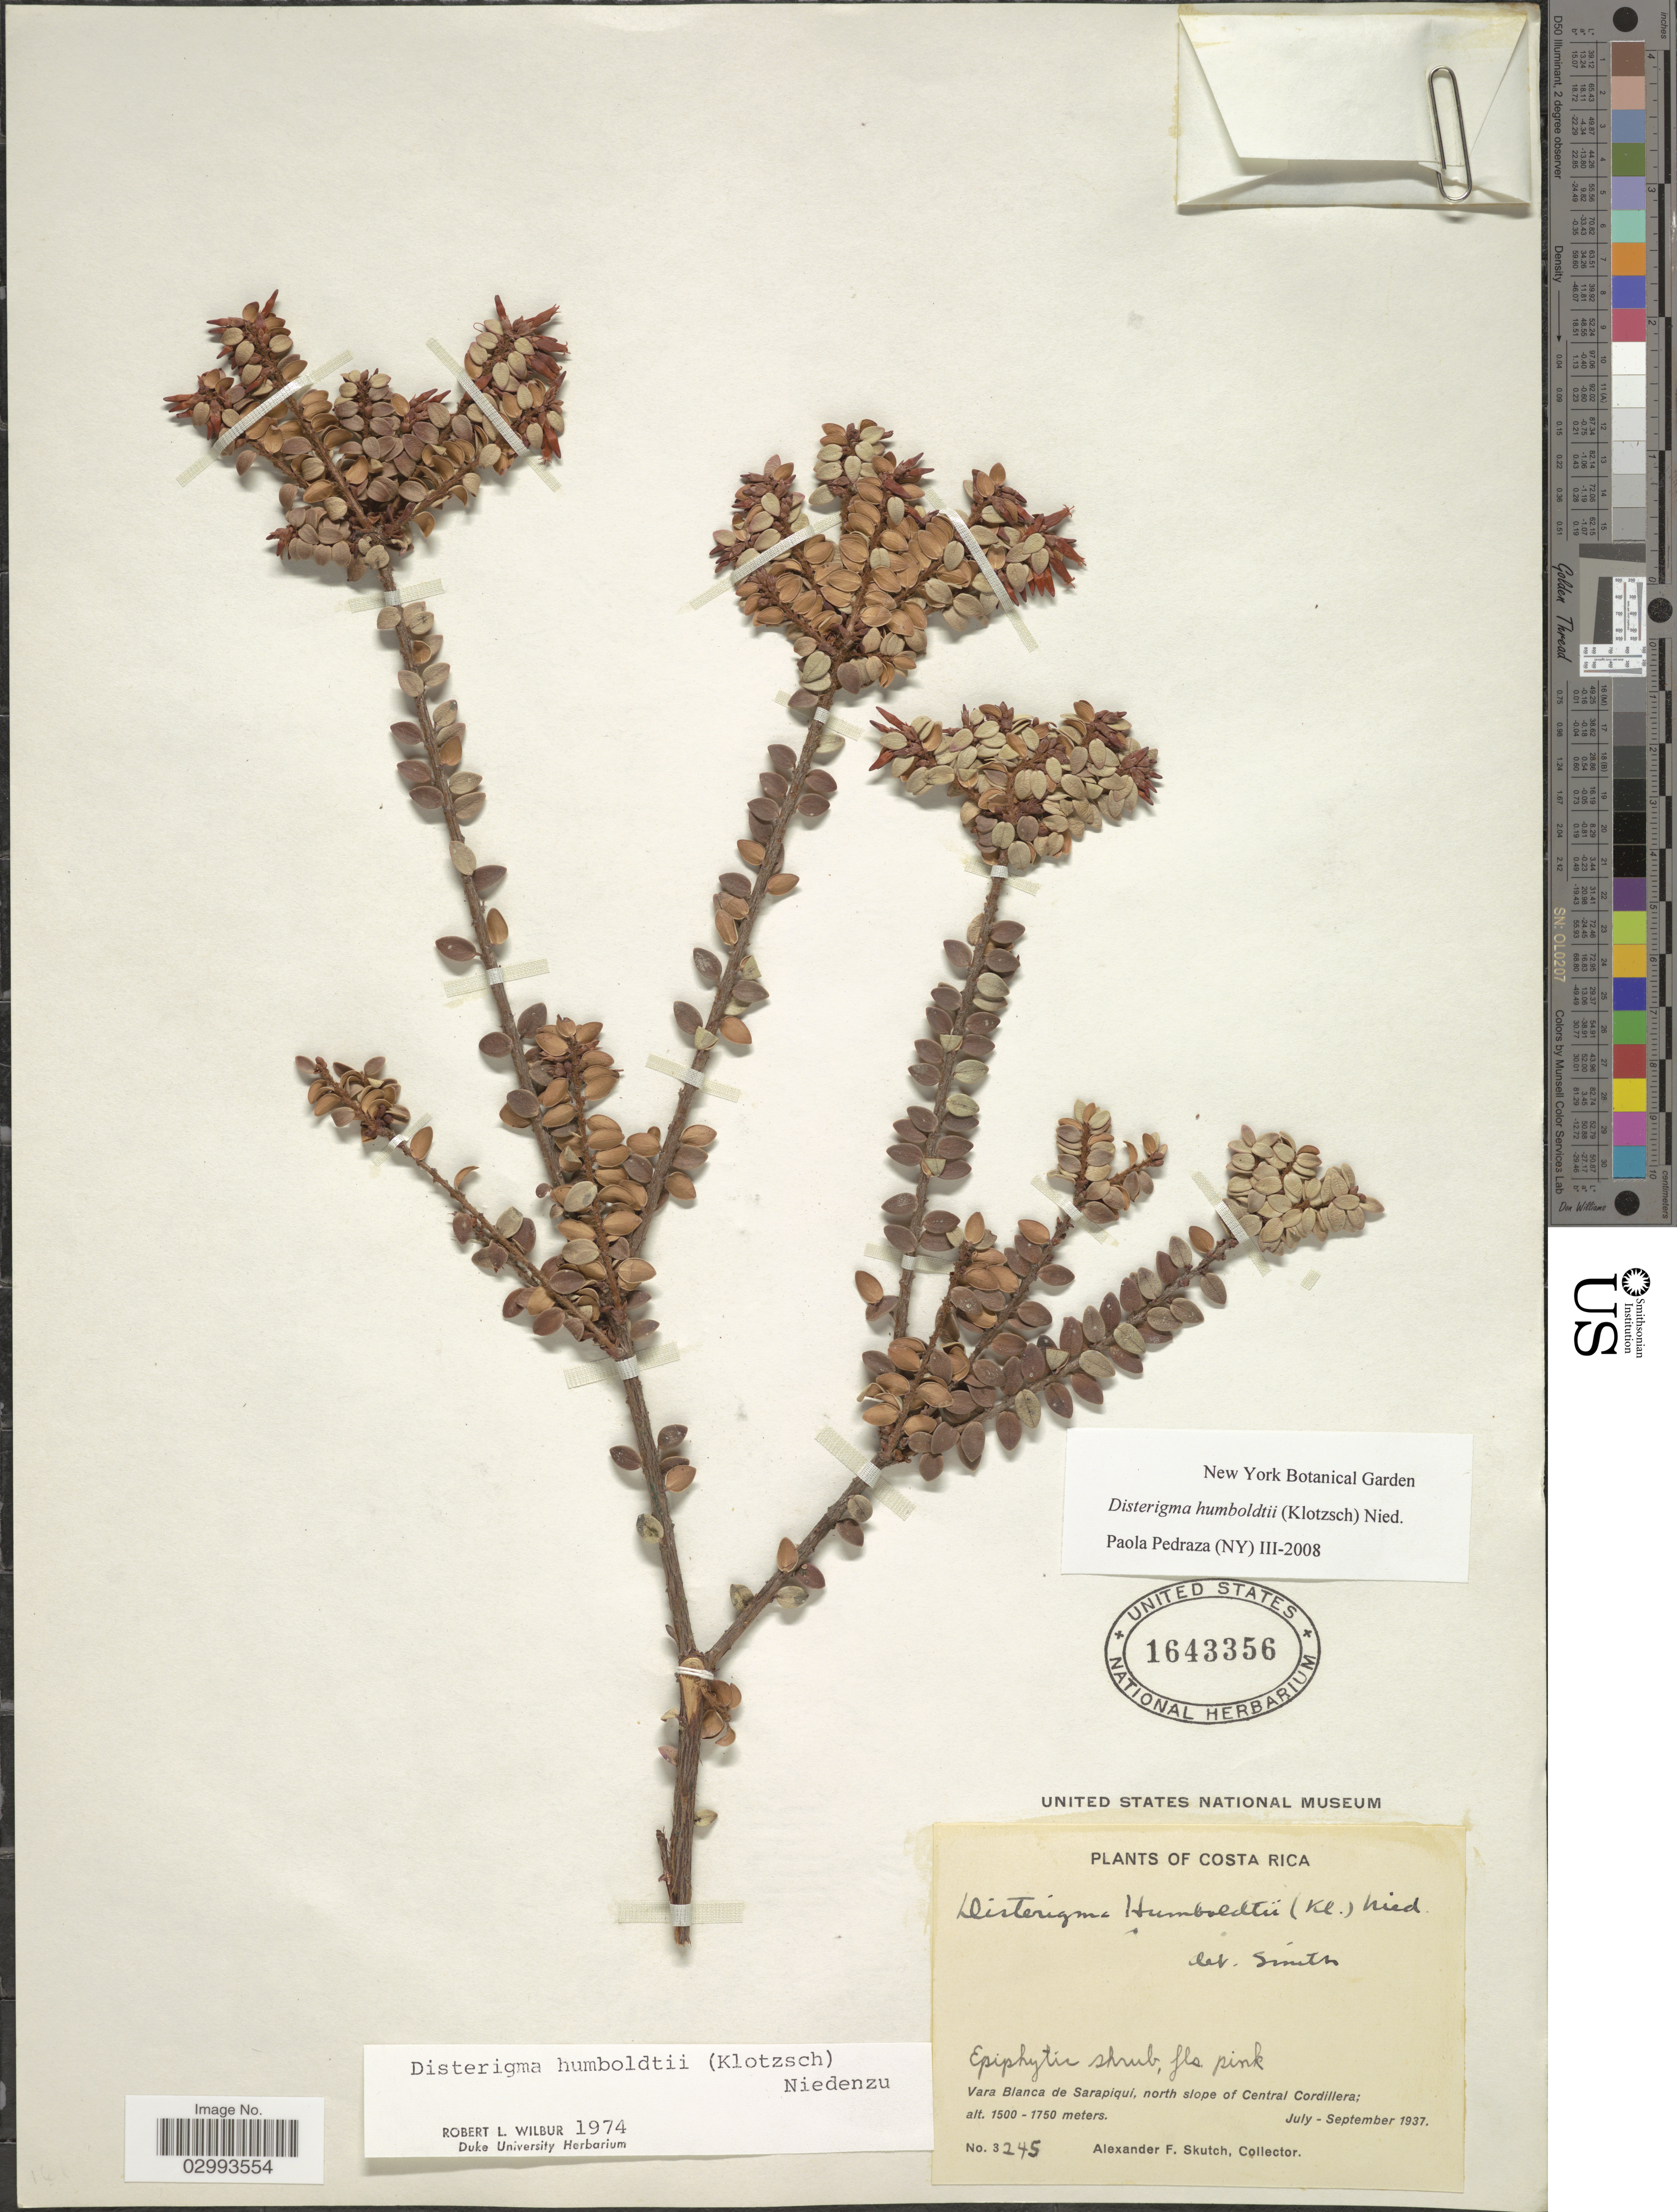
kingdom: Plantae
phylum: Tracheophyta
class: Magnoliopsida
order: Ericales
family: Ericaceae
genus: Disterigma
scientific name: Disterigma humboldtii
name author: (Klotzsch) Nied.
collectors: A. F. Skutch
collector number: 3245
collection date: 1937-07/1937-09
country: Costa Rica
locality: Vara Blanca de Sarapiquí, north slope of Central Cordillera.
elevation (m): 1500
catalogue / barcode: US 1643356